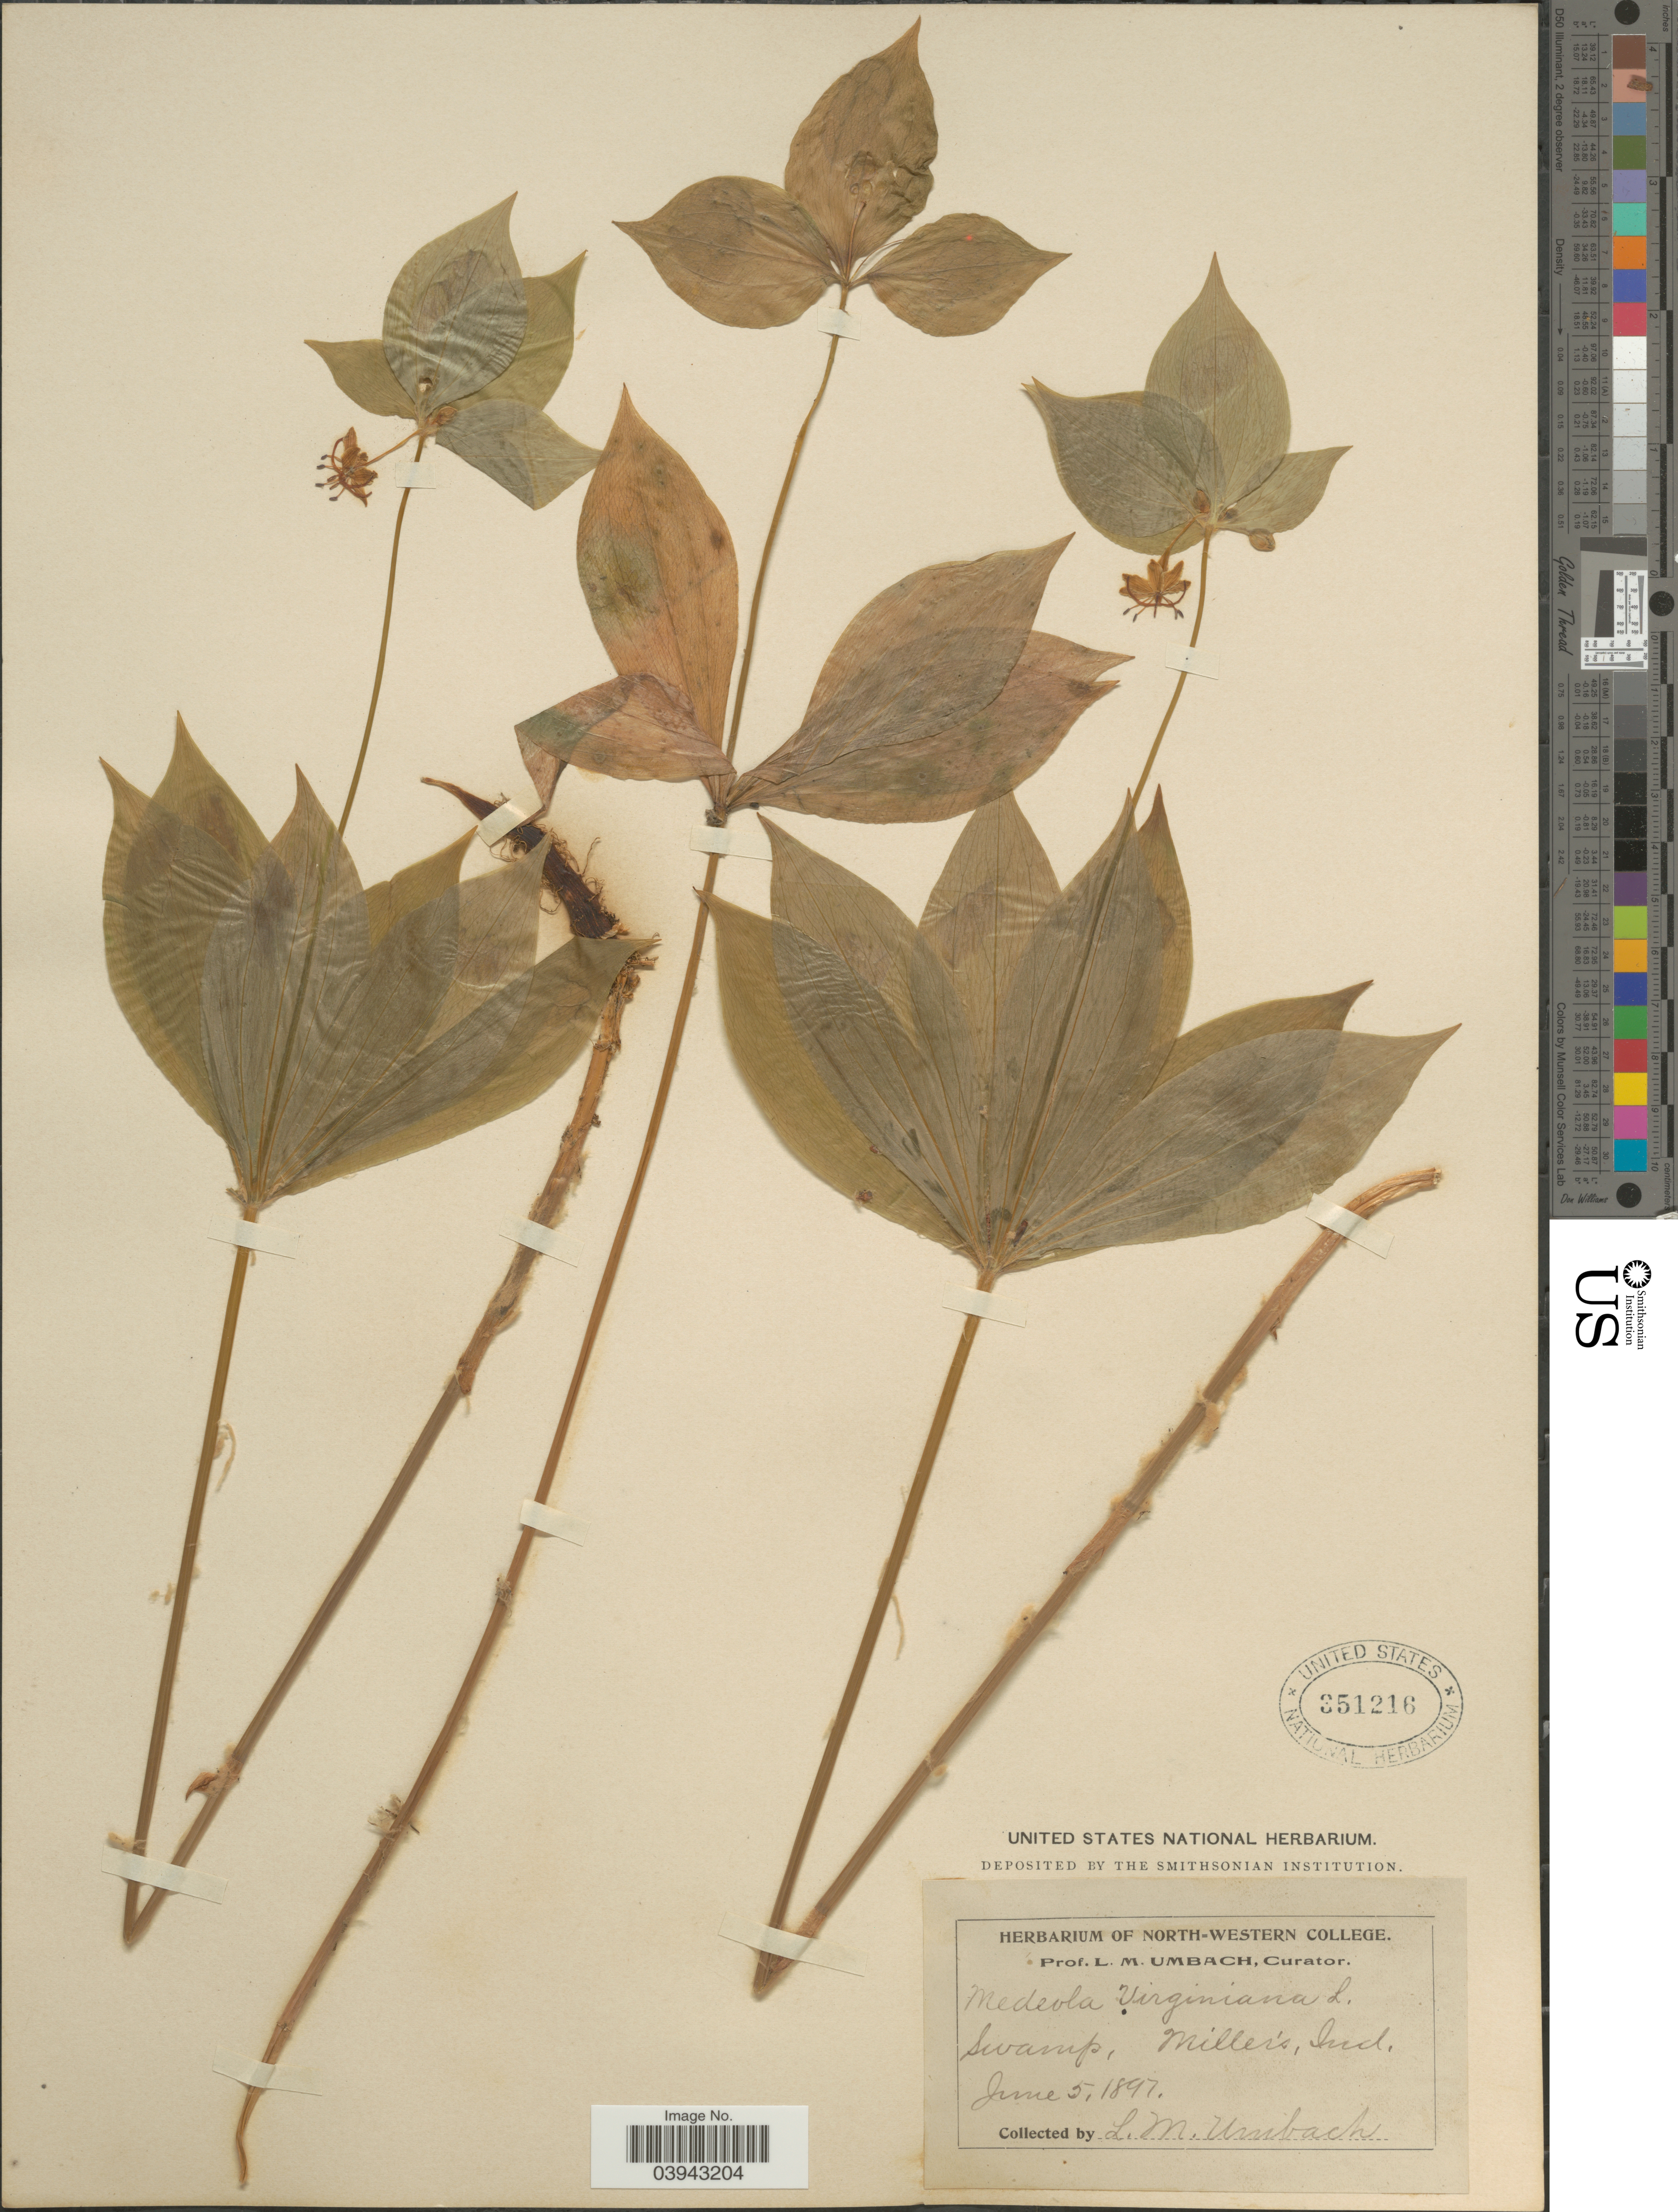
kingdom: Plantae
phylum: Tracheophyta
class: Liliopsida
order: Liliales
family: Liliaceae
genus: Medeola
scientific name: Medeola virginiana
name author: (L.) Desf.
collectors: L. M. Umbach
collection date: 1897-06-05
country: United States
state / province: Indiana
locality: Miller's.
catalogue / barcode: US 351216